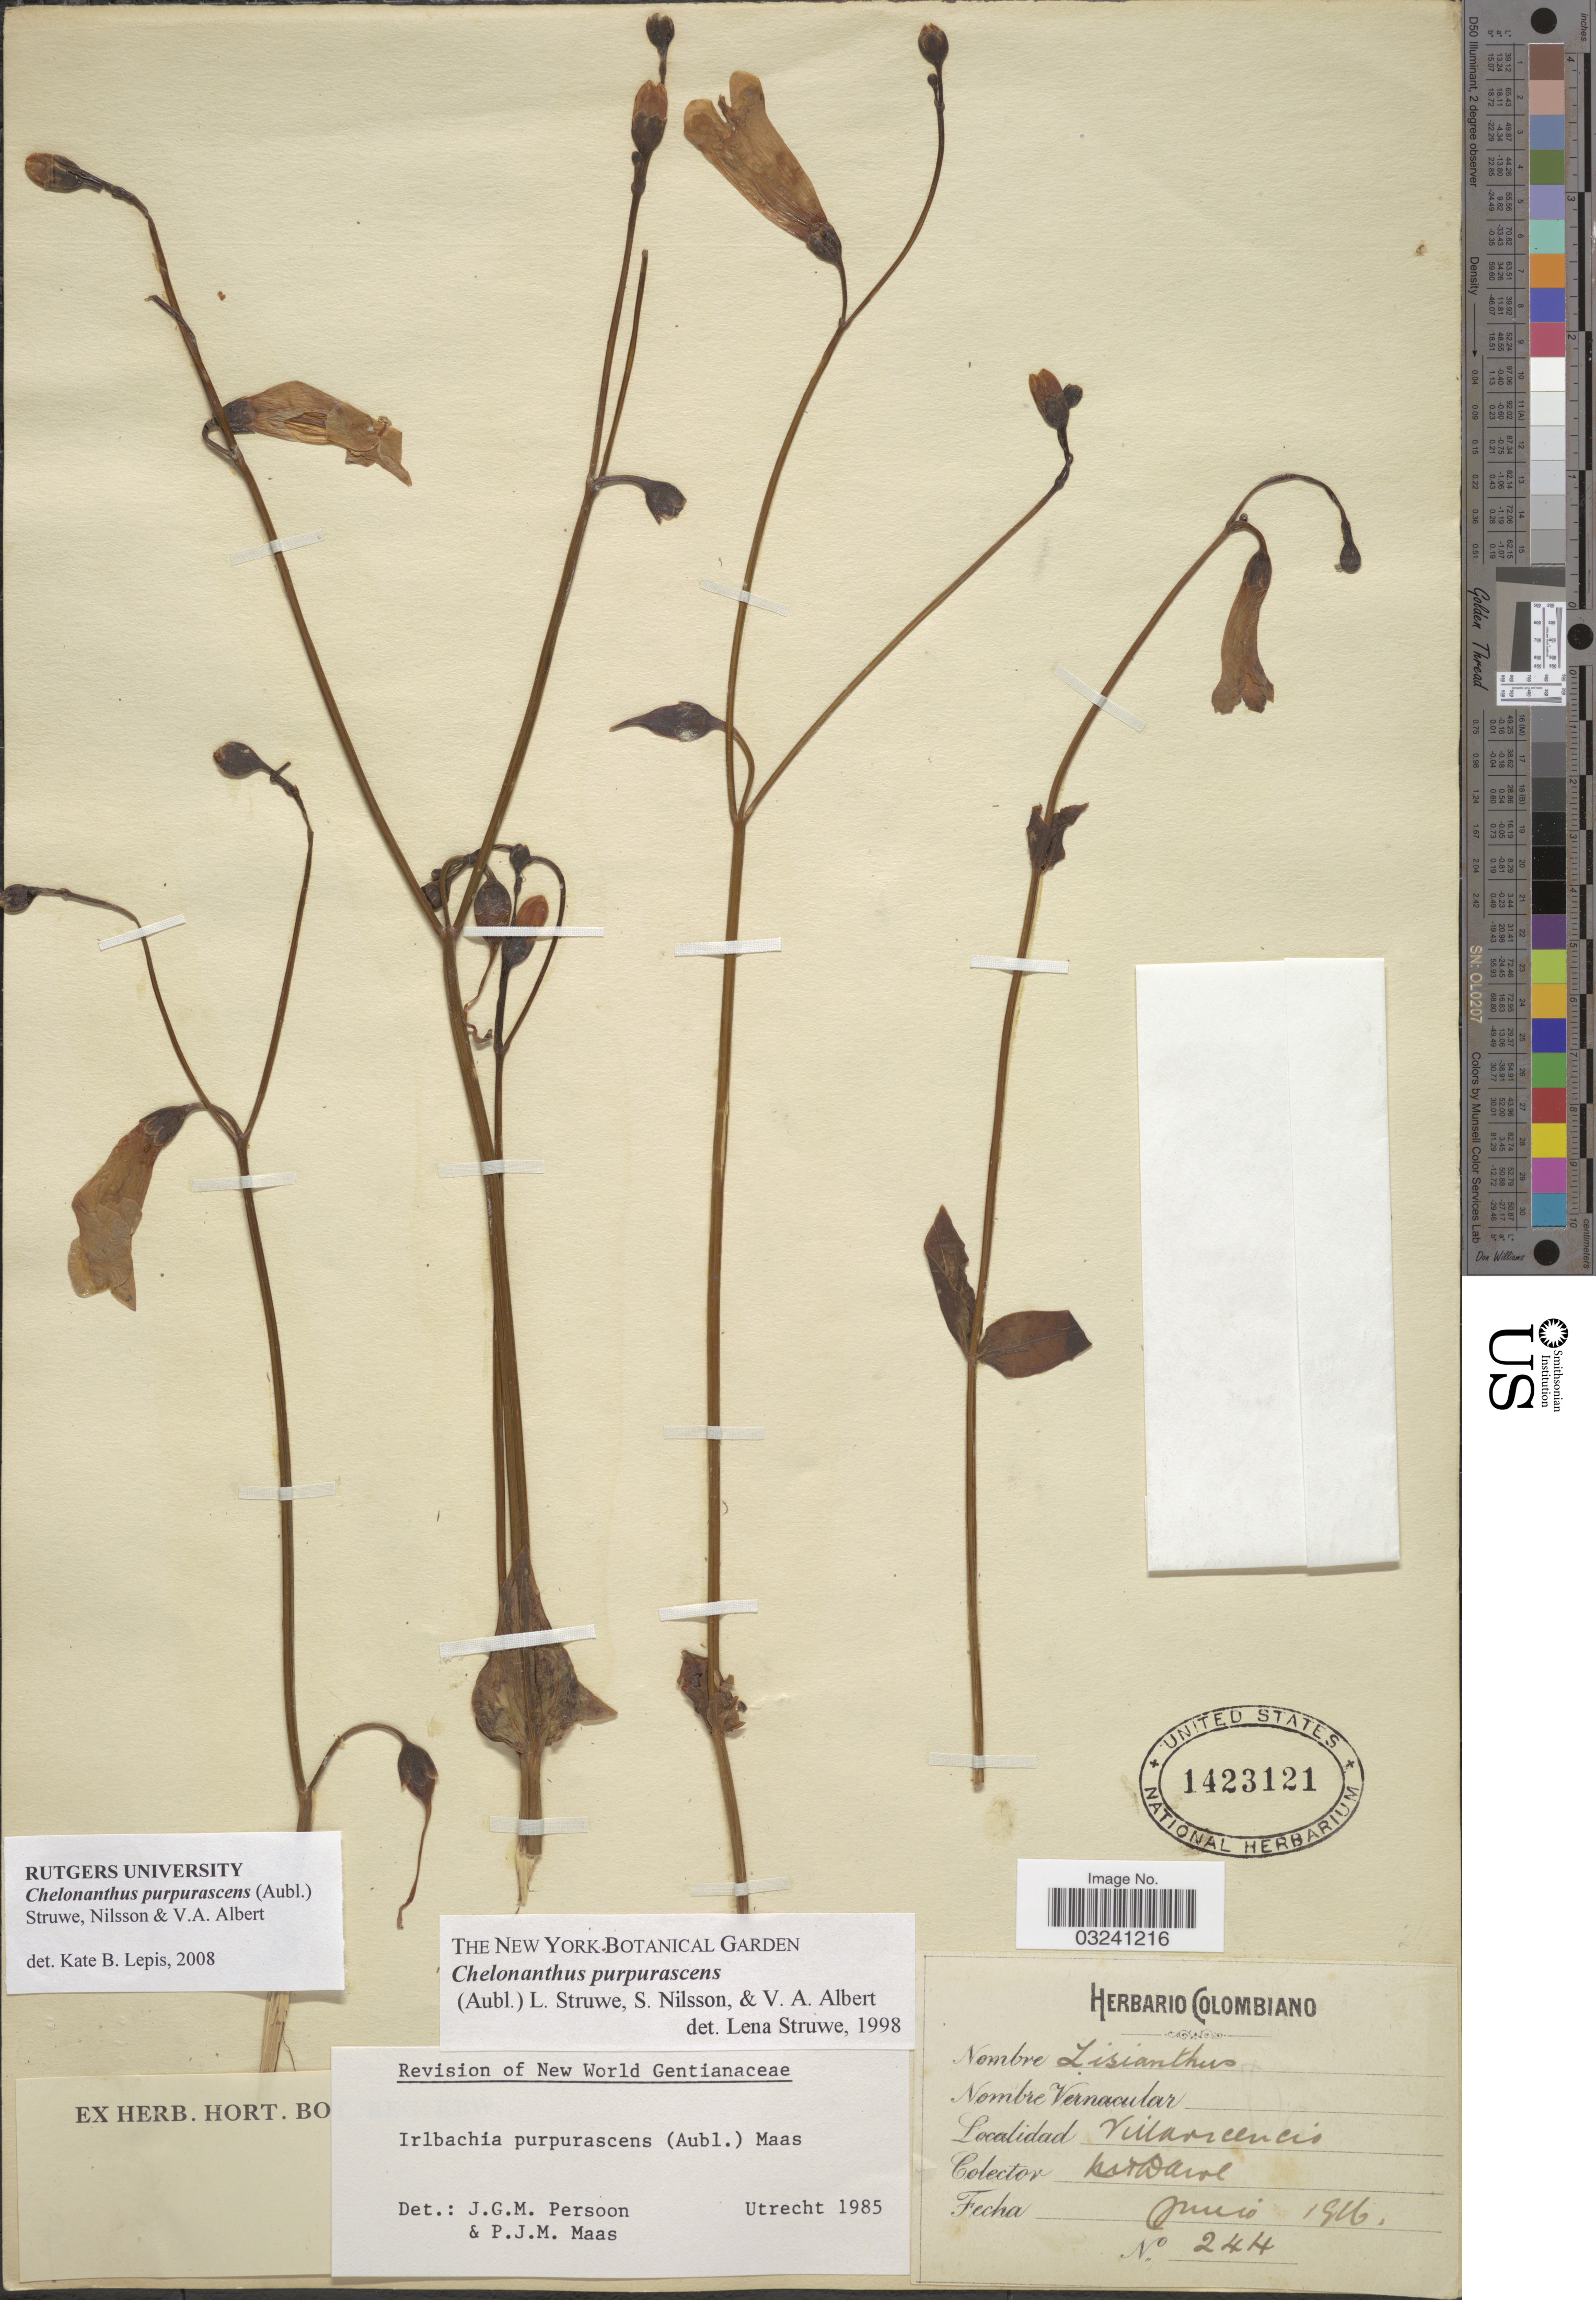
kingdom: Plantae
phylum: Tracheophyta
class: Magnoliopsida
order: Gentianales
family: Gentianaceae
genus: Chelonanthus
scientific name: Chelonanthus purpurascens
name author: (Aubl.) Struwe et al.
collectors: M. T. Dawe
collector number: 244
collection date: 1926-06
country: Colombia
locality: Villavicencio.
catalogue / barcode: US 1423121